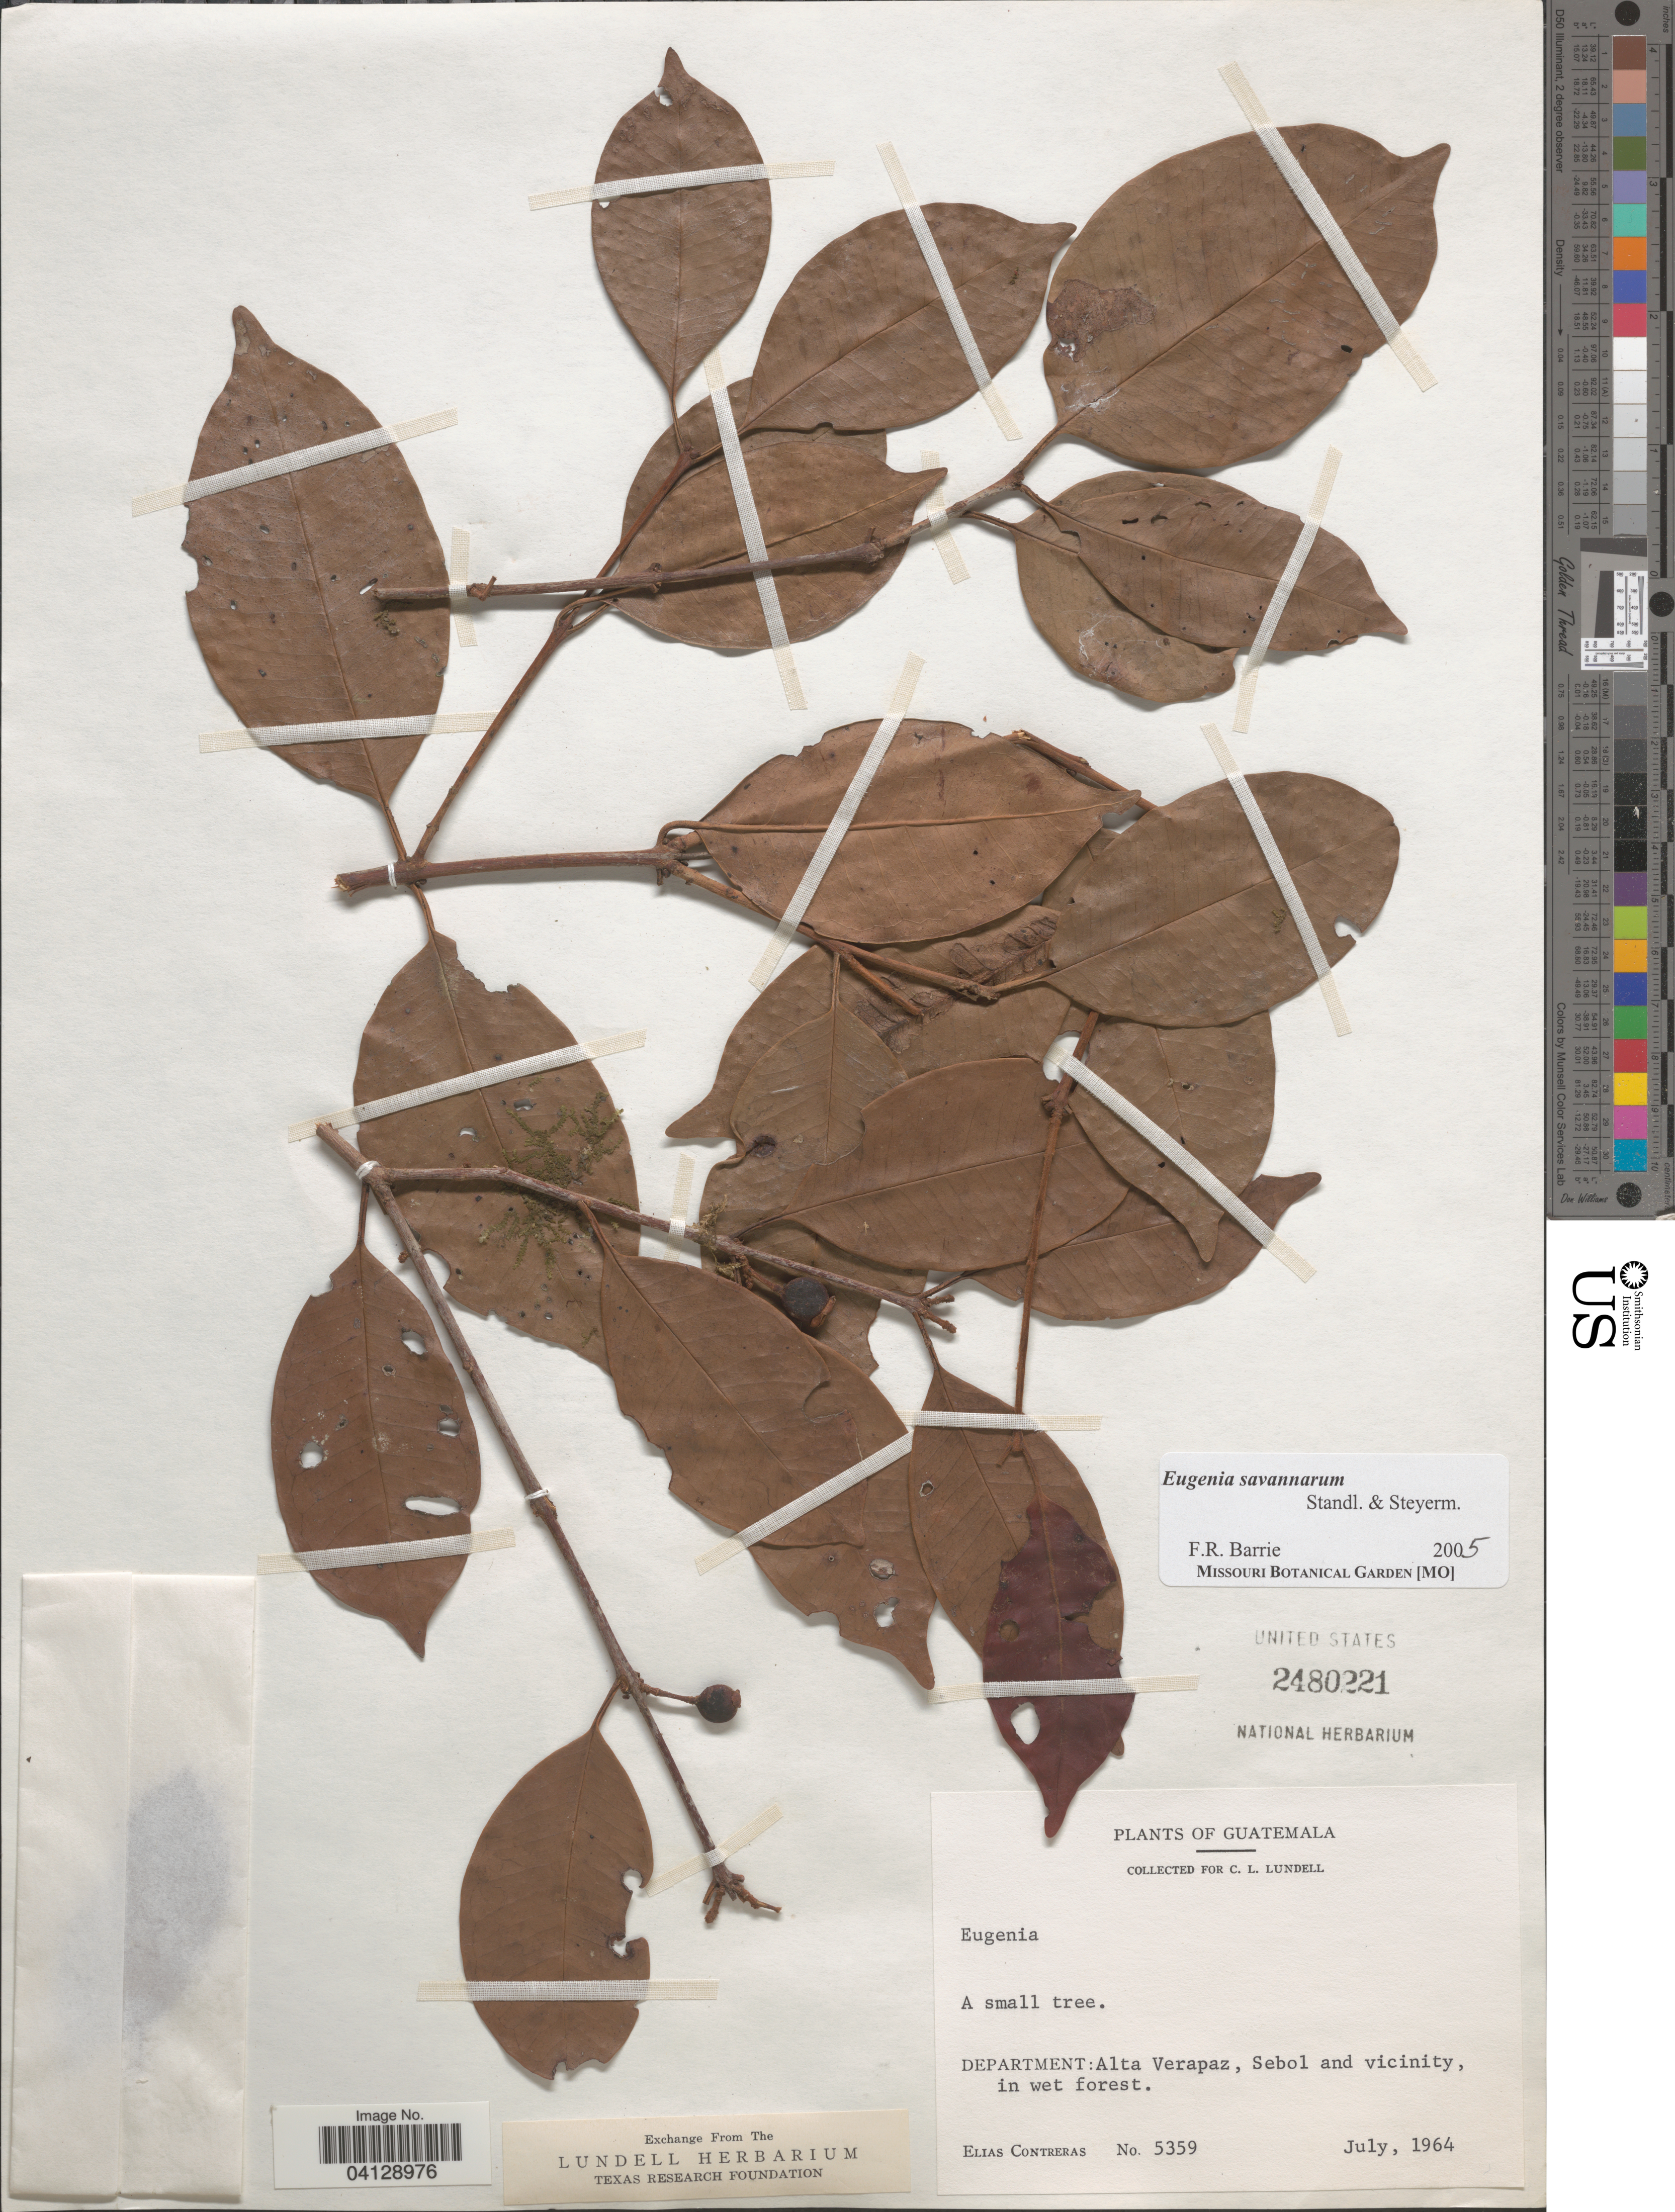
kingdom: Plantae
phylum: Tracheophyta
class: Magnoliopsida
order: Myrtales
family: Myrtaceae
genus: Eugenia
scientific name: Eugenia savannarum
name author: Standl. & Steyerm.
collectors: E. Contreras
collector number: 5359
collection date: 1964-07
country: Guatemala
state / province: Alta Verapaz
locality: Department: Alta Verapaz, Sebol and vicinity.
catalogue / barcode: US 2480221